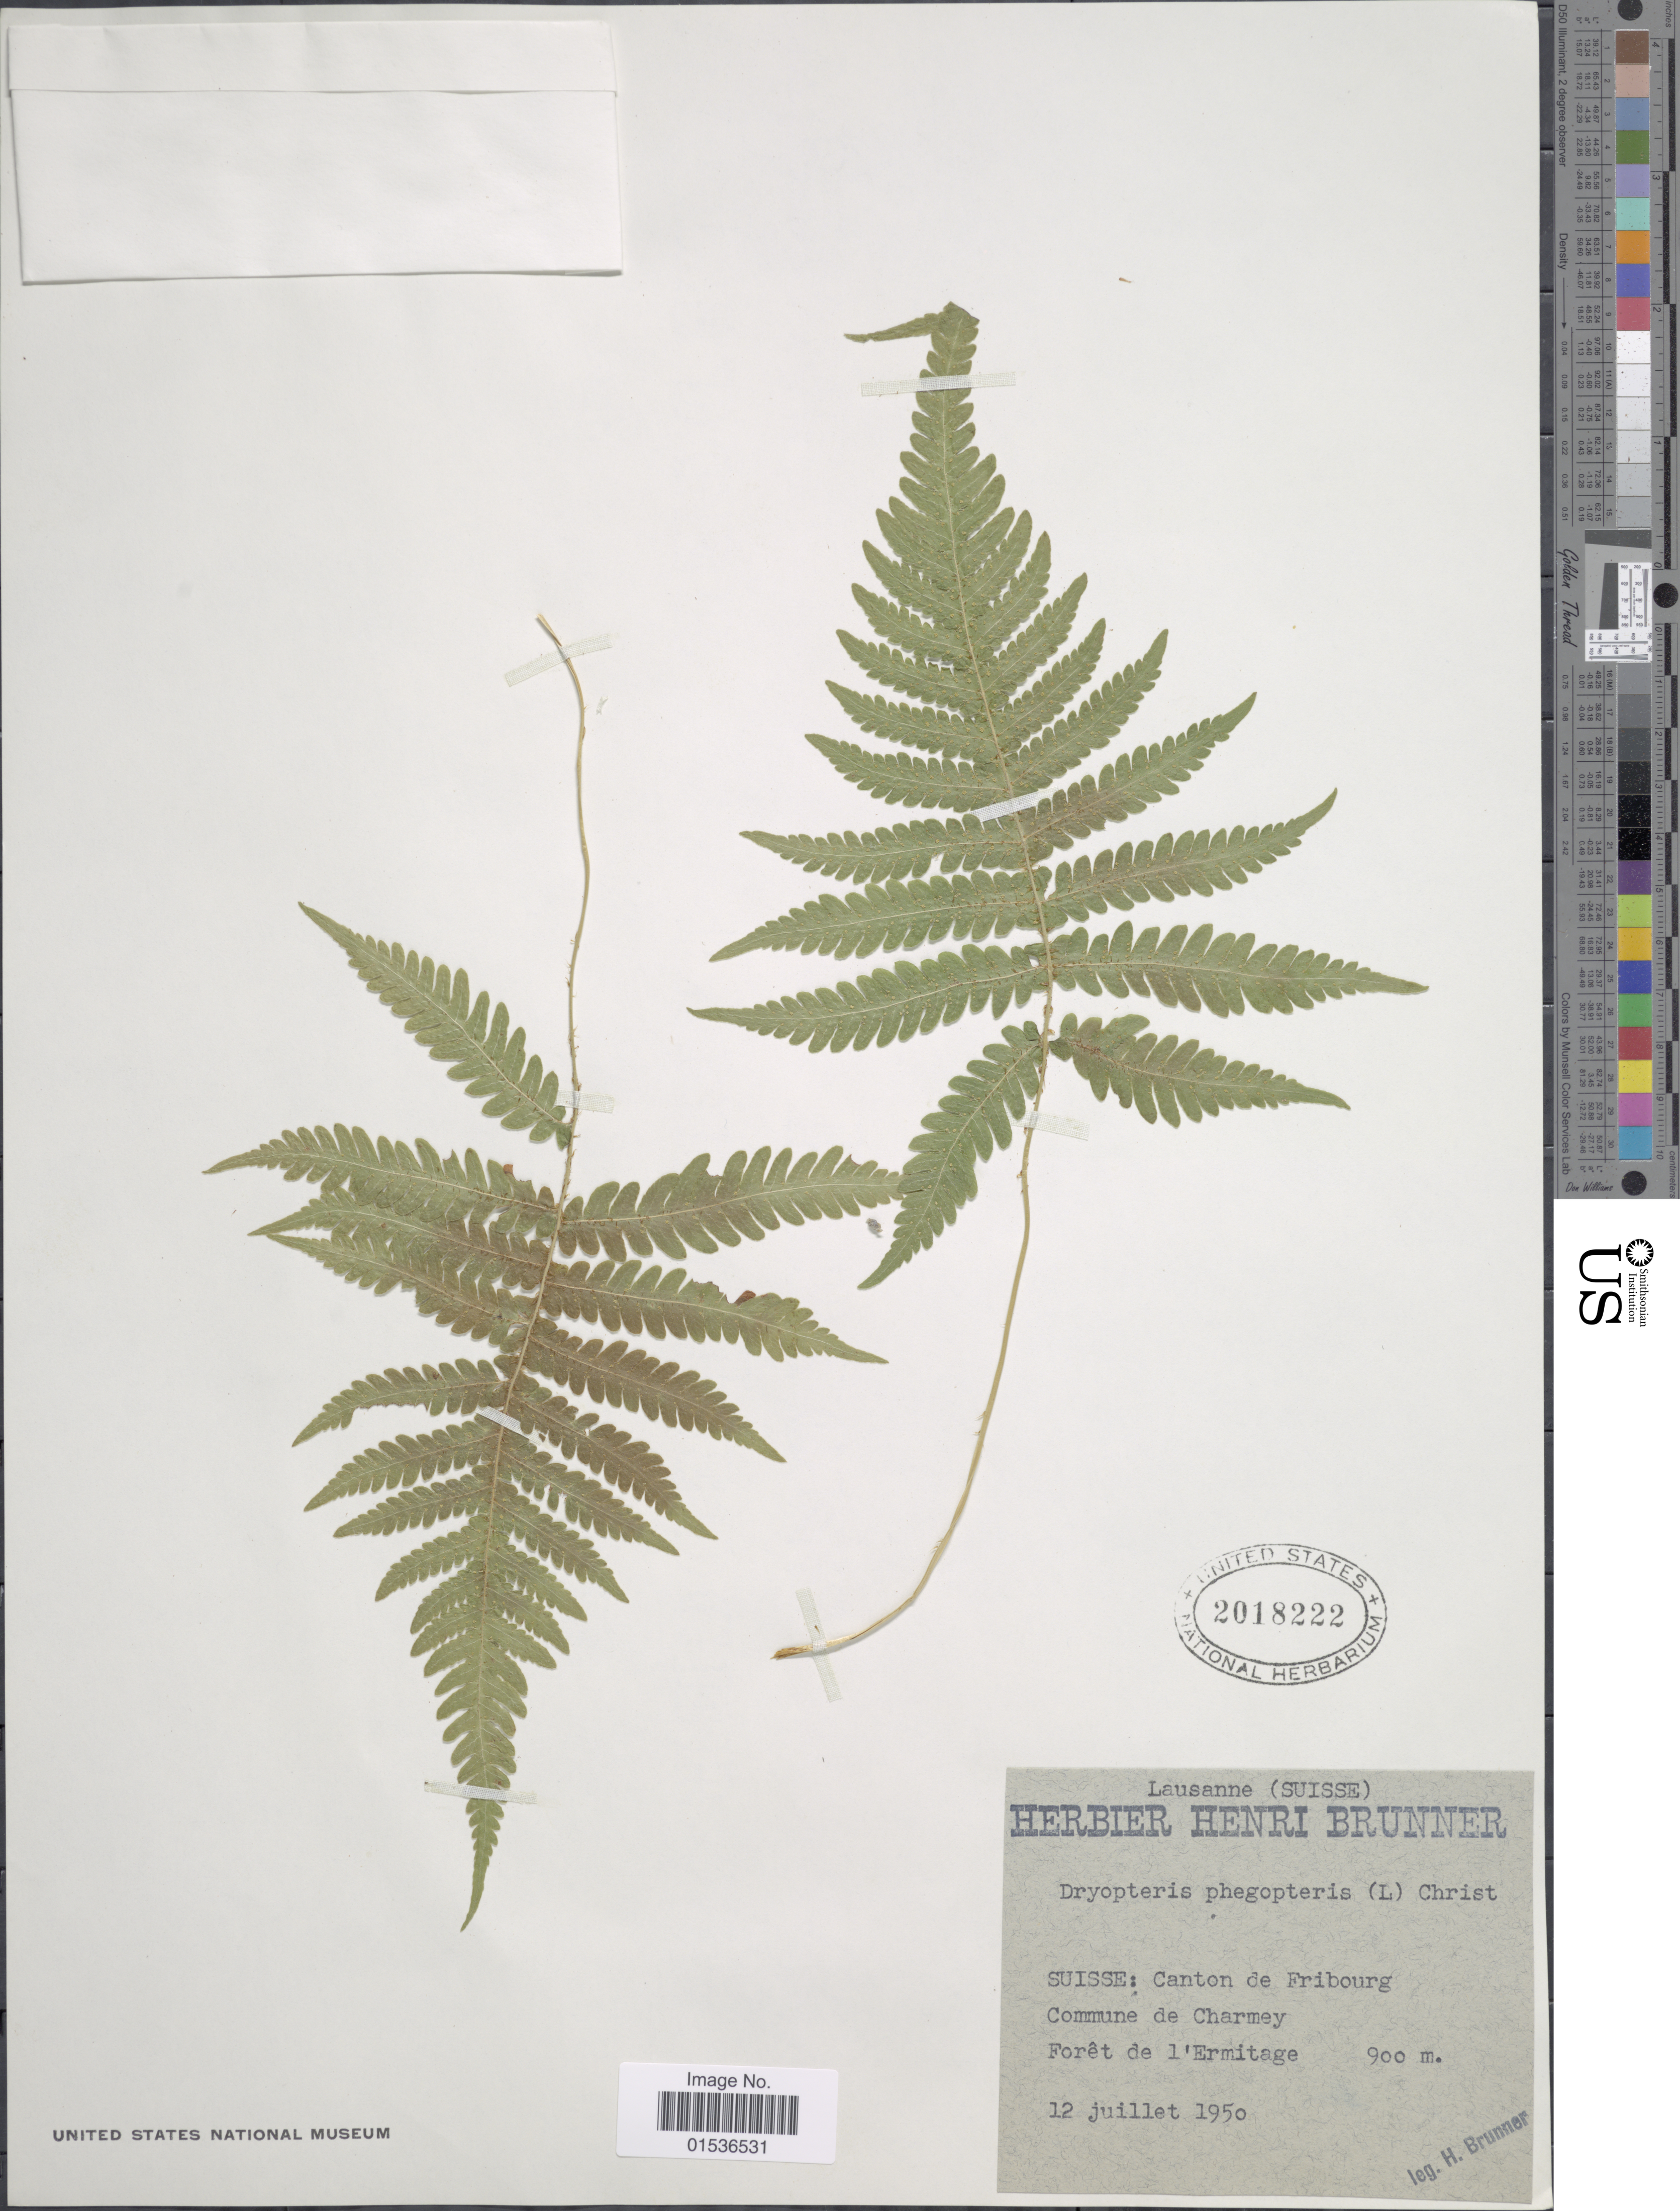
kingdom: Plantae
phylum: Tracheophyta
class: Polypodiopsida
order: Polypodiales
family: Thelypteridaceae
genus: Phegopteris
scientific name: Phegopteris connectilis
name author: (Michx.) Watt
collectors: H. Brunner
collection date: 1950-07-12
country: Switzerland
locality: Lausanne (Suise), Suisse: Canton de Fribourg, Commune de Charmey. Foret de l'Ermitage.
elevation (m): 900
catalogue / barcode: US 2018222